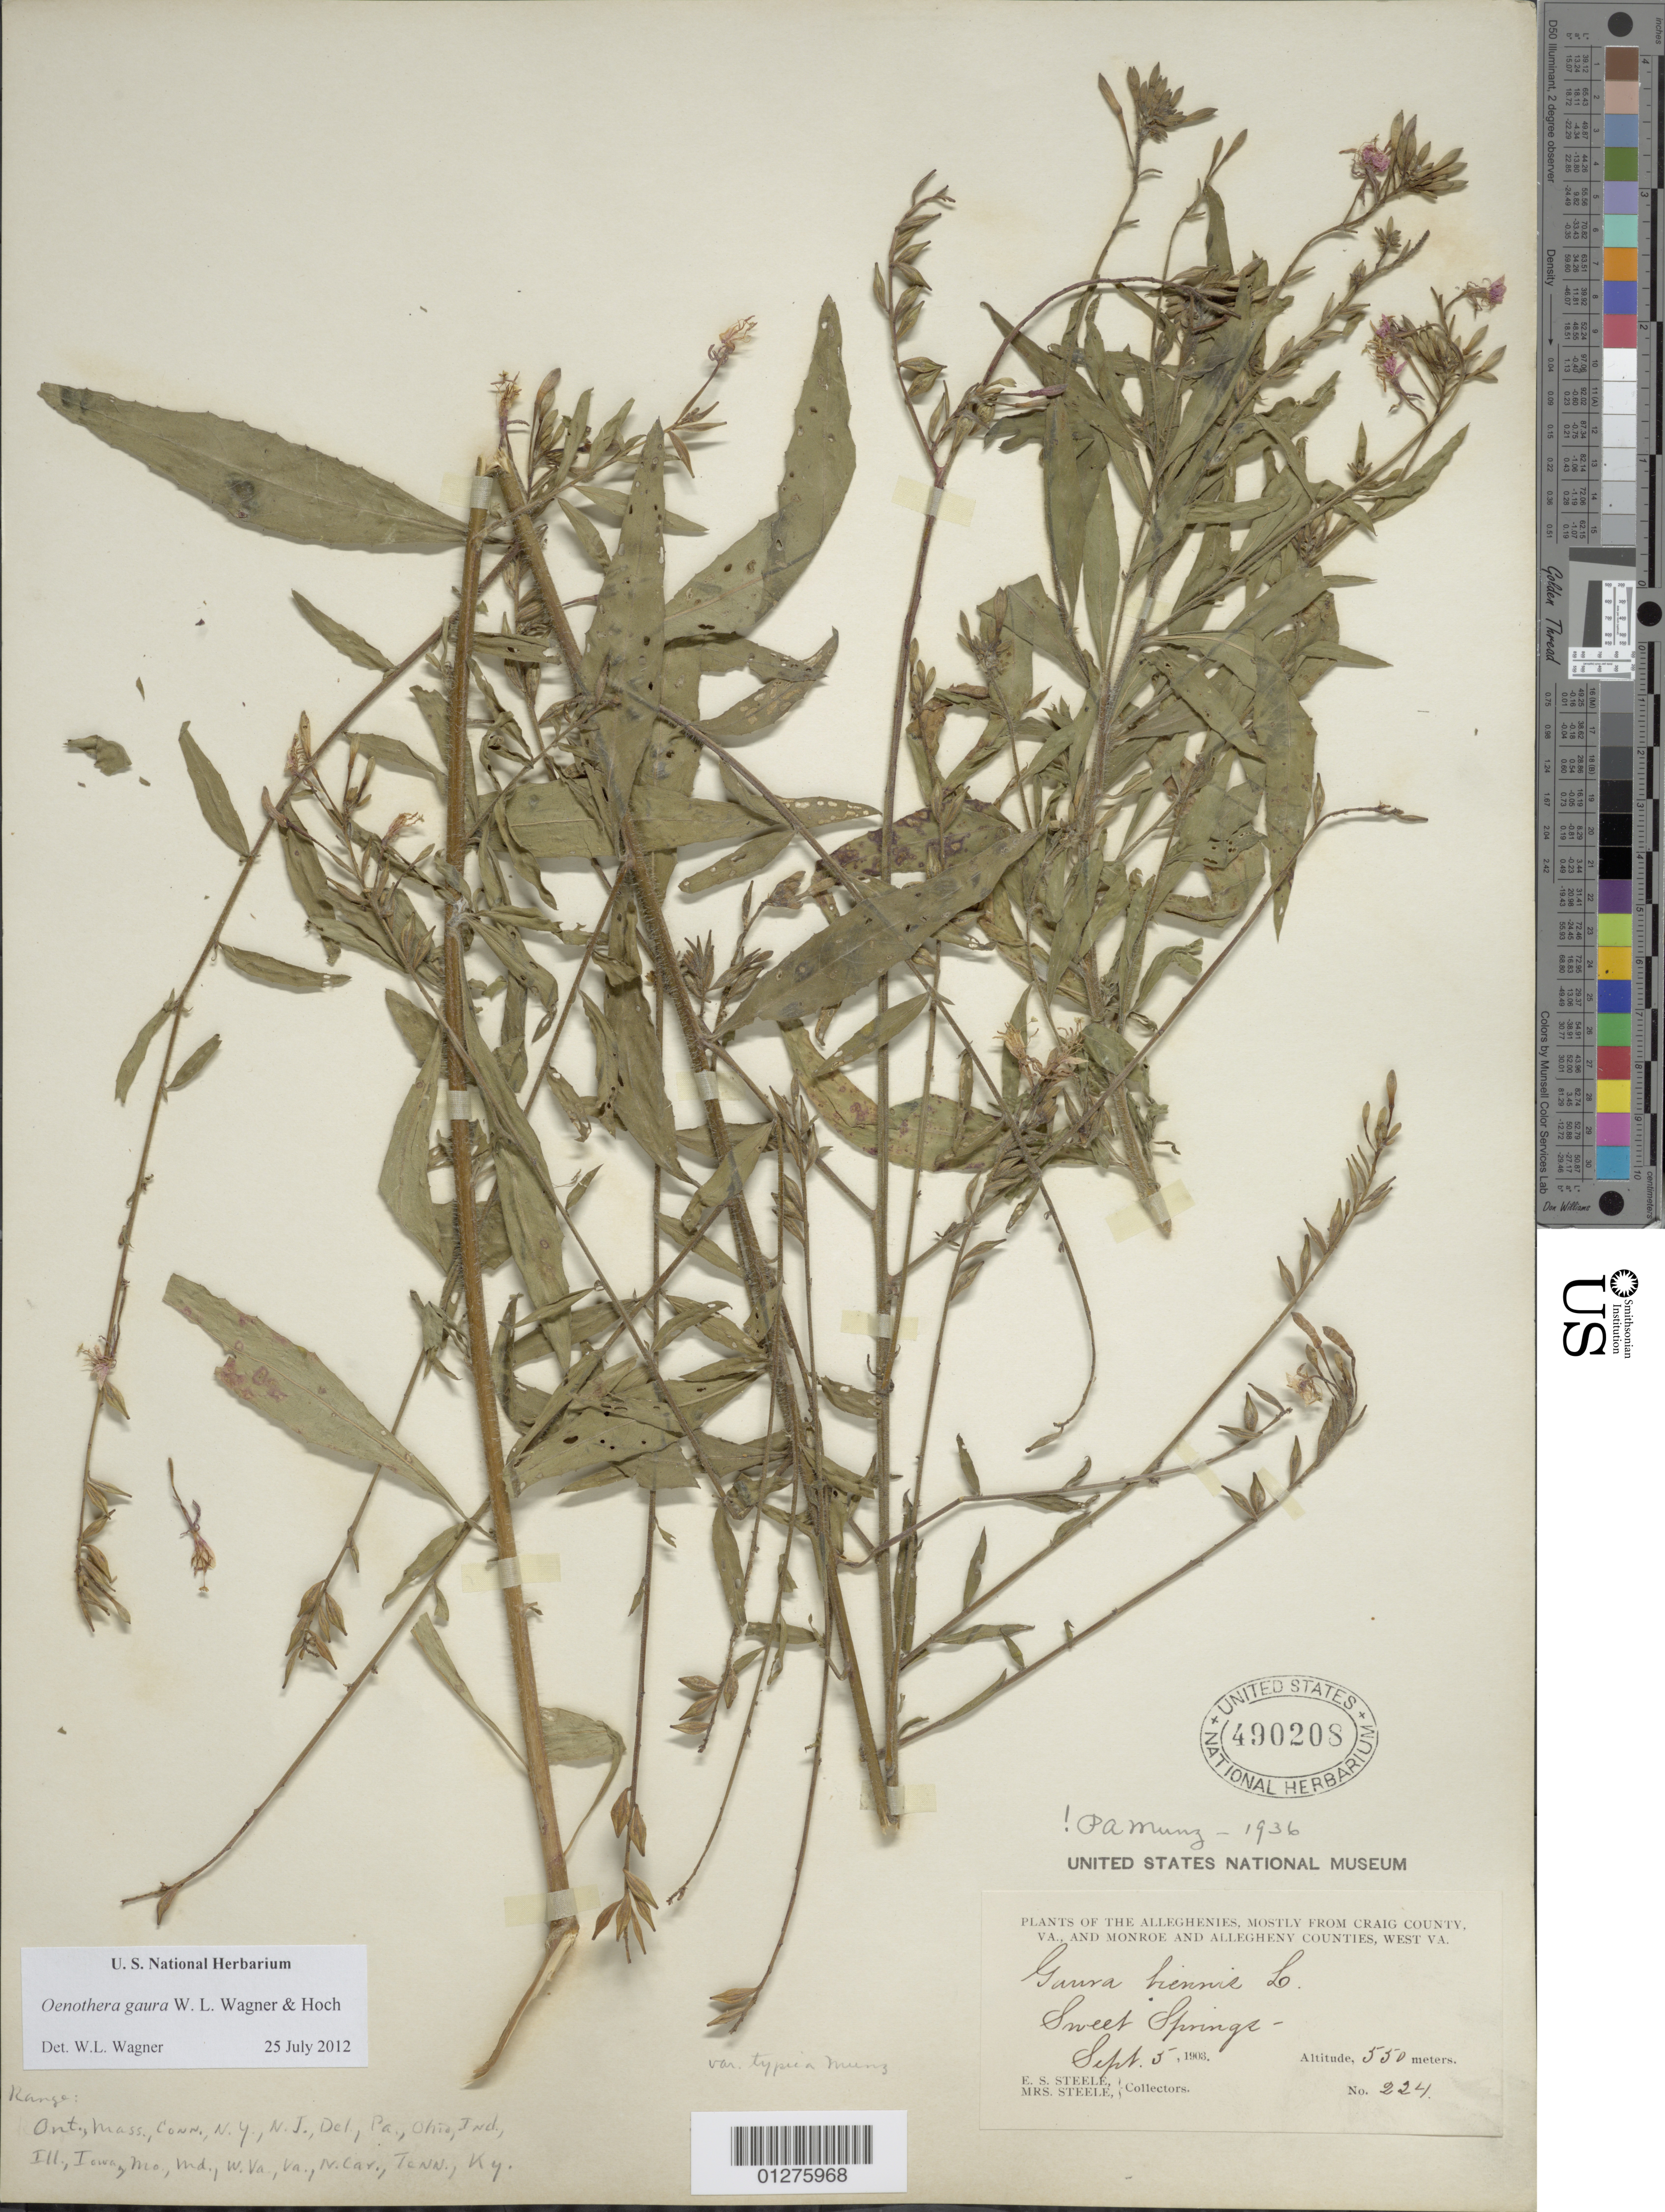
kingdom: Plantae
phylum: Tracheophyta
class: Magnoliopsida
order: Myrtales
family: Onagraceae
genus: Oenothera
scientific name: Oenothera gaura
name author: W.L. Wagner & Hoch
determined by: Wagner, W. L., (BOT), Smithsonian Institution - National Museum of Natural History (UNITED STATES)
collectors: E. Steele & Mrs. E. S. Steele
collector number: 224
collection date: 1903-09-05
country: United States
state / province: Virginia / West Virginia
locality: Plants of the Alleghenies, mostly from Craig County, VA, and Monroe and Allegheny Counties, WV; Sweet Springs.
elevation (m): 550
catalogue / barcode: US 490208